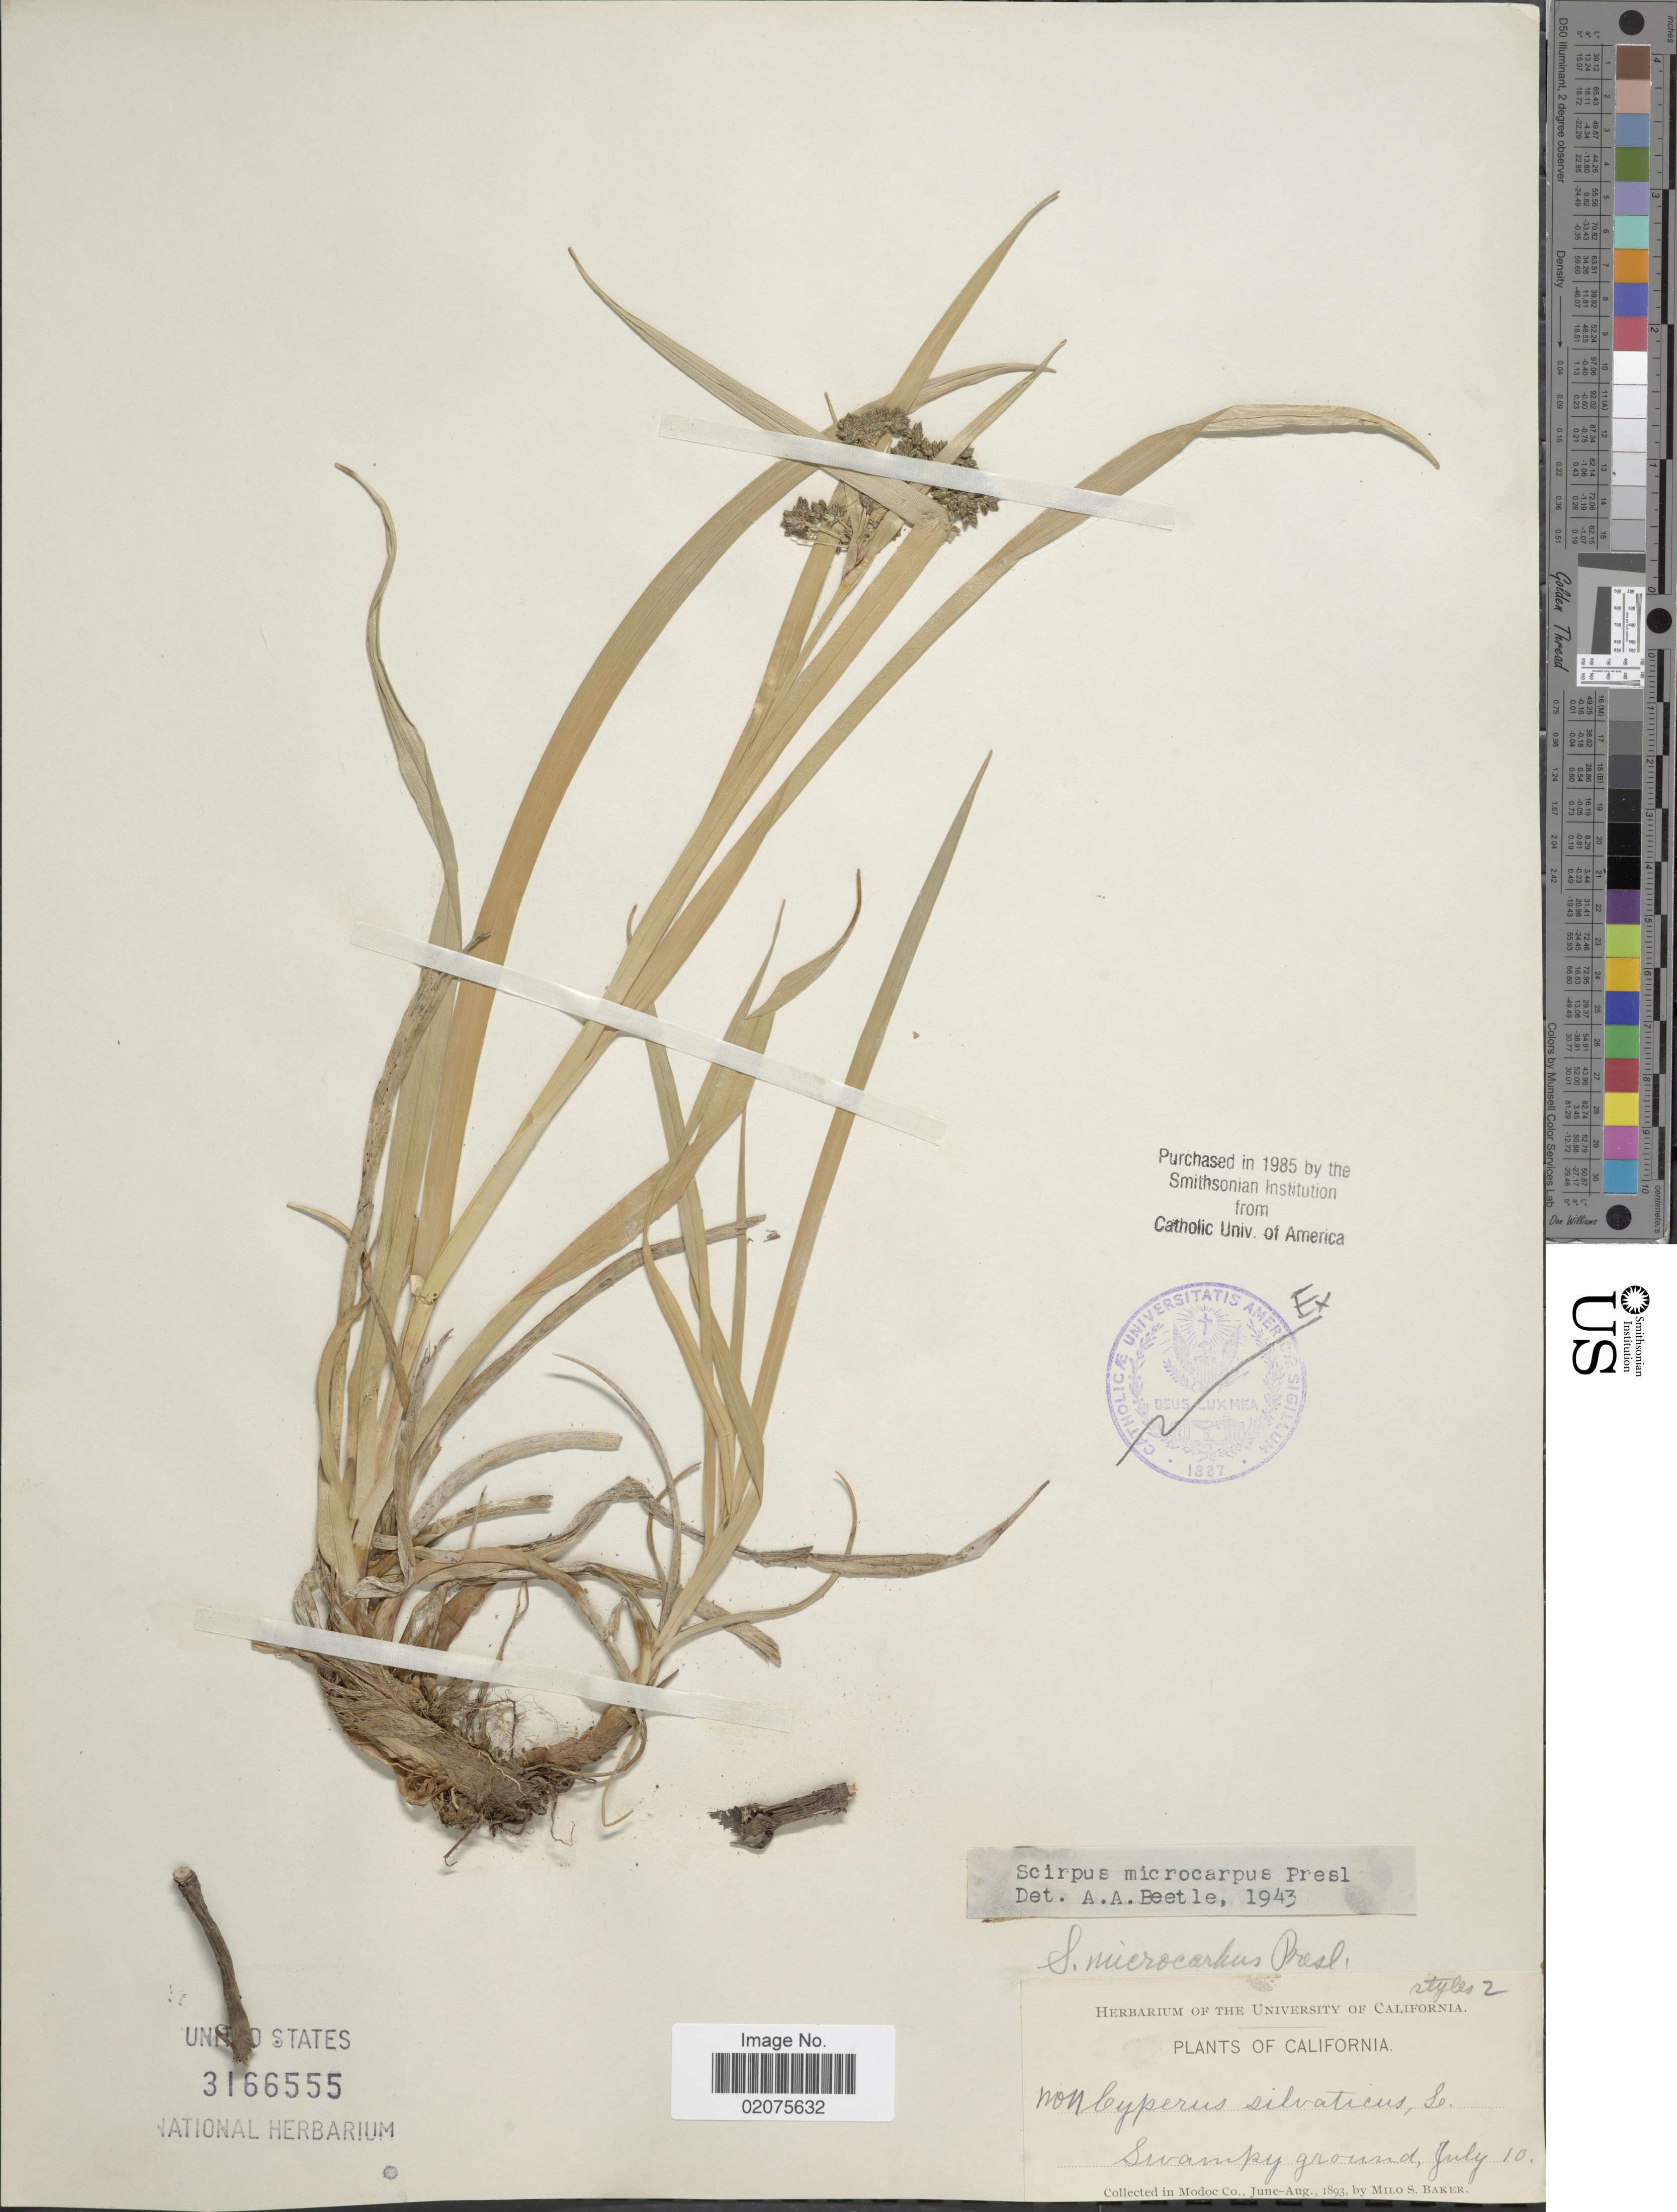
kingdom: Plantae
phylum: Tracheophyta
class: Liliopsida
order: Poales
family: Cyperaceae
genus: Scirpus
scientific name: Scirpus microcarpus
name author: J. Presl & C. Presl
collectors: M. S. Baker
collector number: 1204*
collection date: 1893-07-10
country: United States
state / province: California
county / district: Modoc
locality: Swampy ground, Modoc Co.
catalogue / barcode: US 3166555